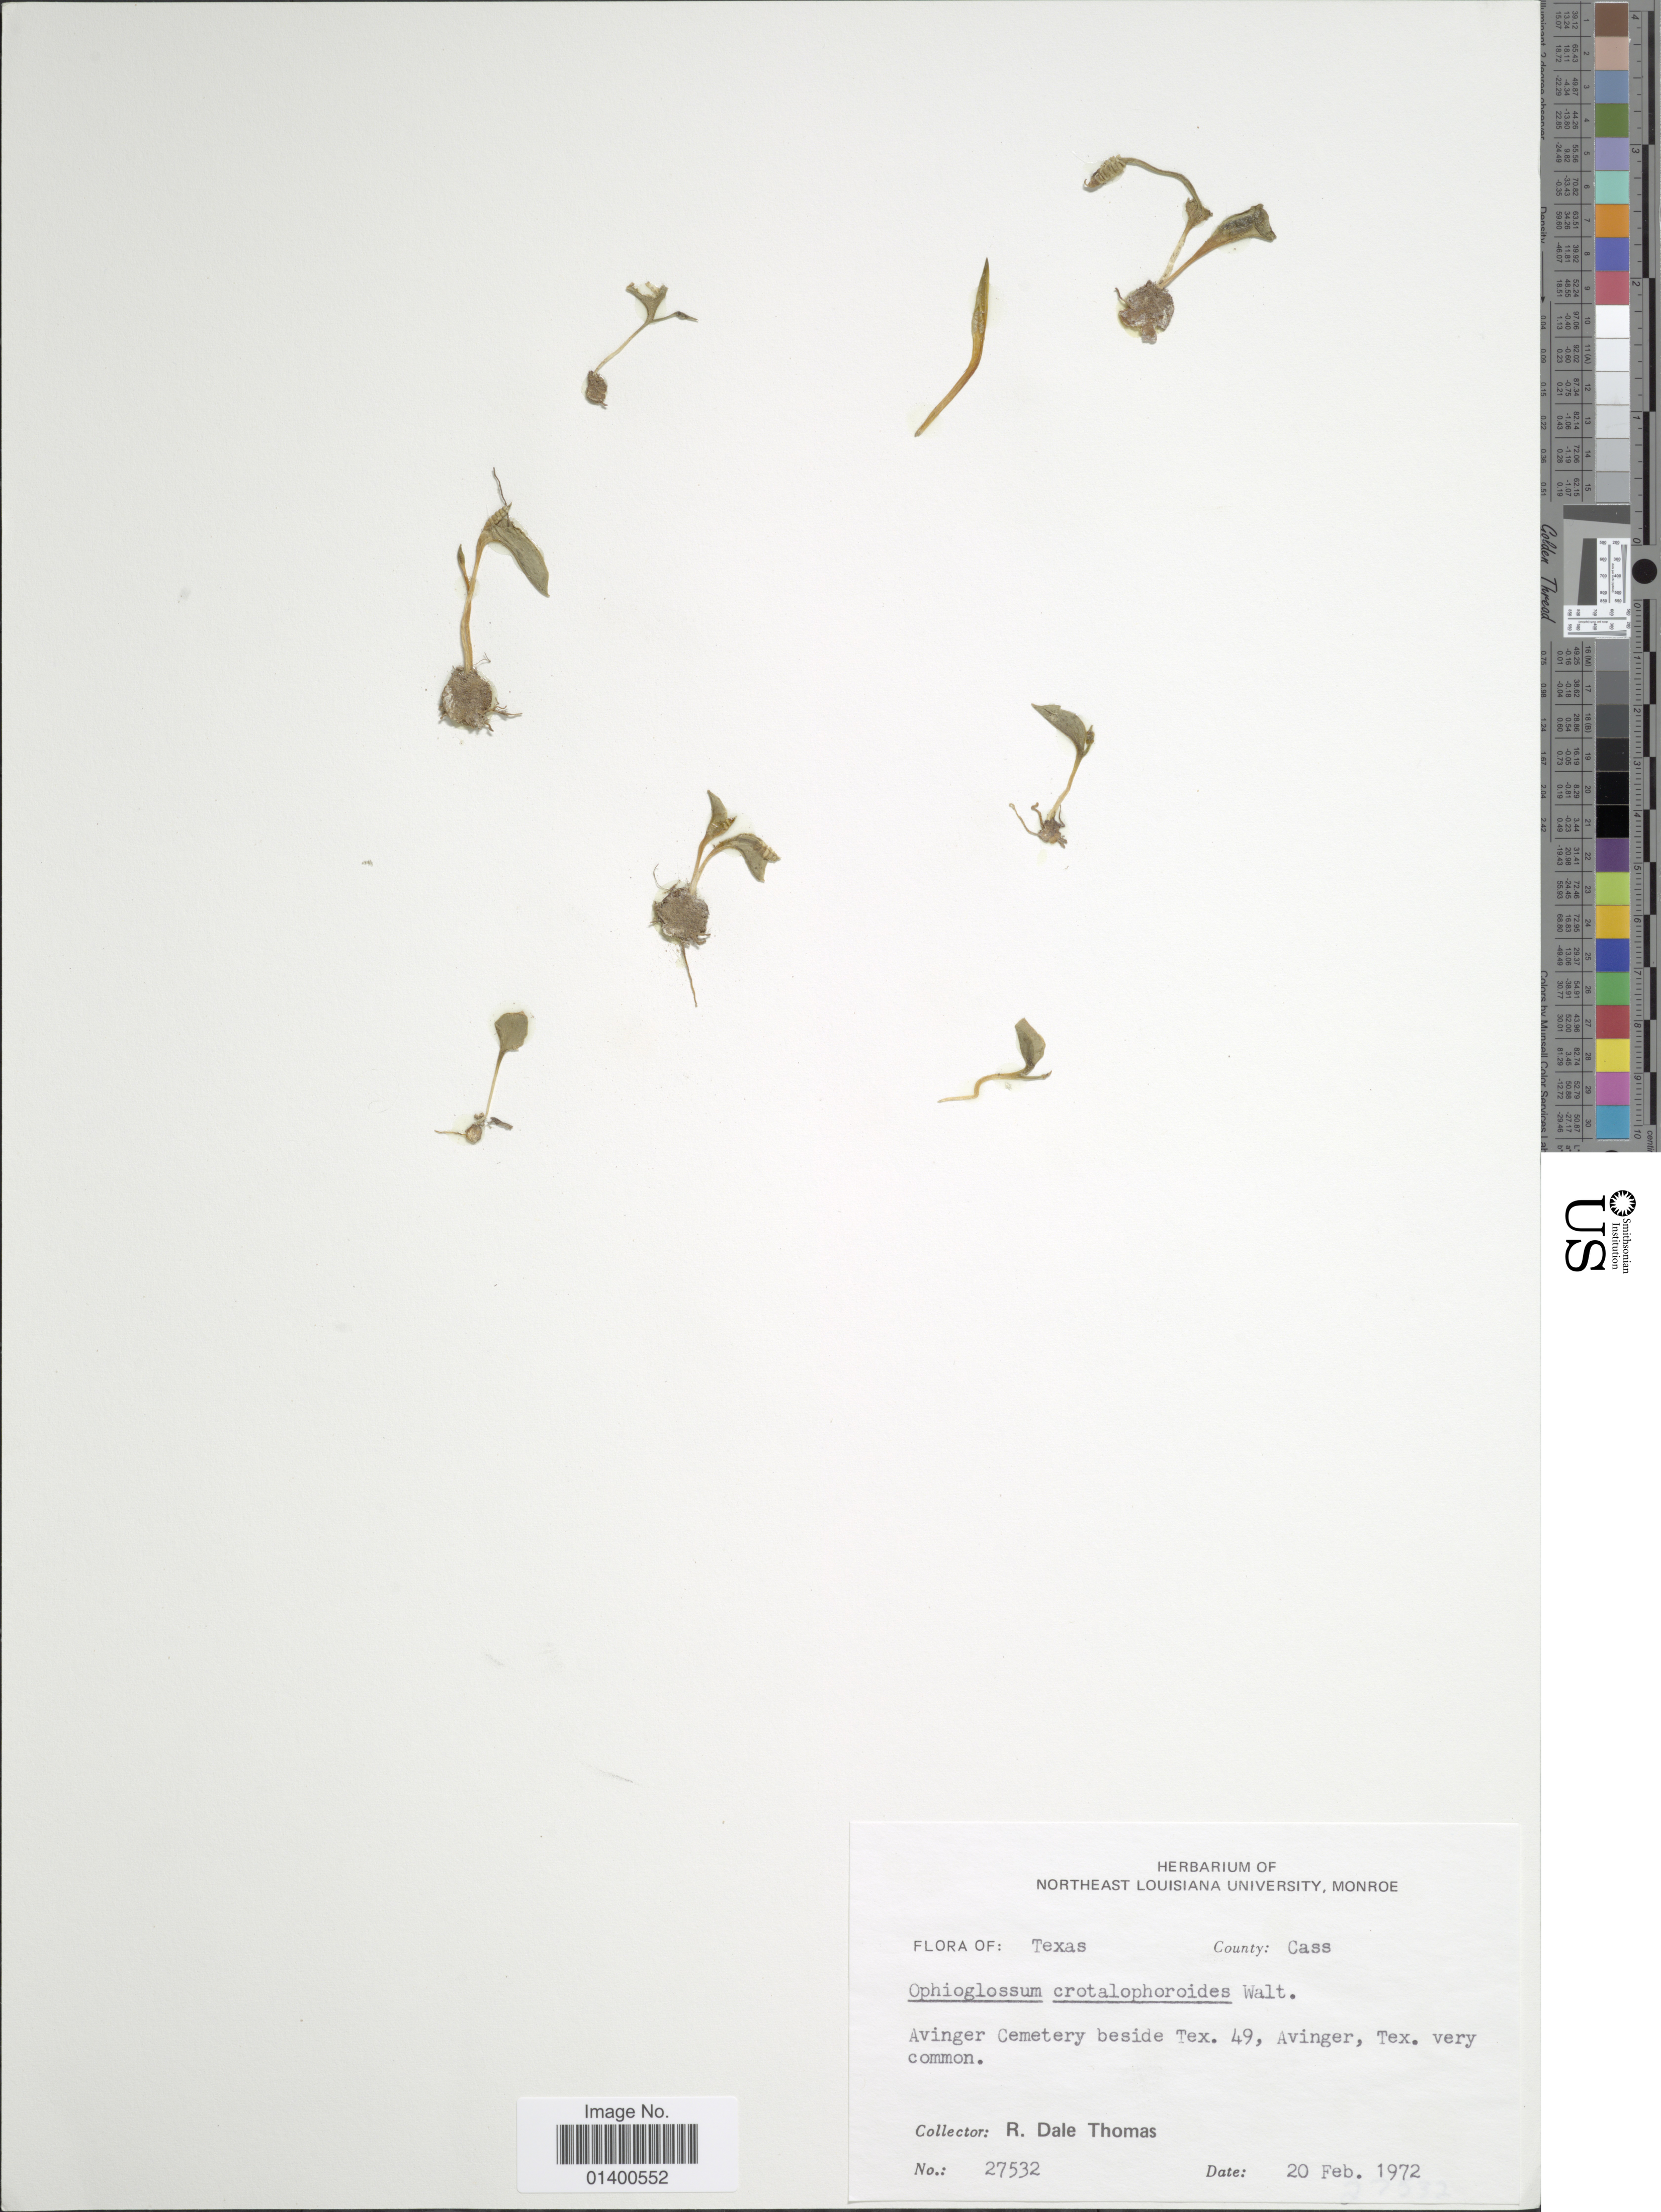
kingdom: Plantae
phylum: Tracheophyta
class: Polypodiopsida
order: Ophioglossales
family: Ophioglossaceae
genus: Ophioglossum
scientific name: Ophioglossum crotalophoroides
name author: Walter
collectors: R. Thomas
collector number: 27532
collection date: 1972-02-20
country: United States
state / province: Texas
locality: County Cass, Avinger Cemetery beside Tex. 49, Avinger